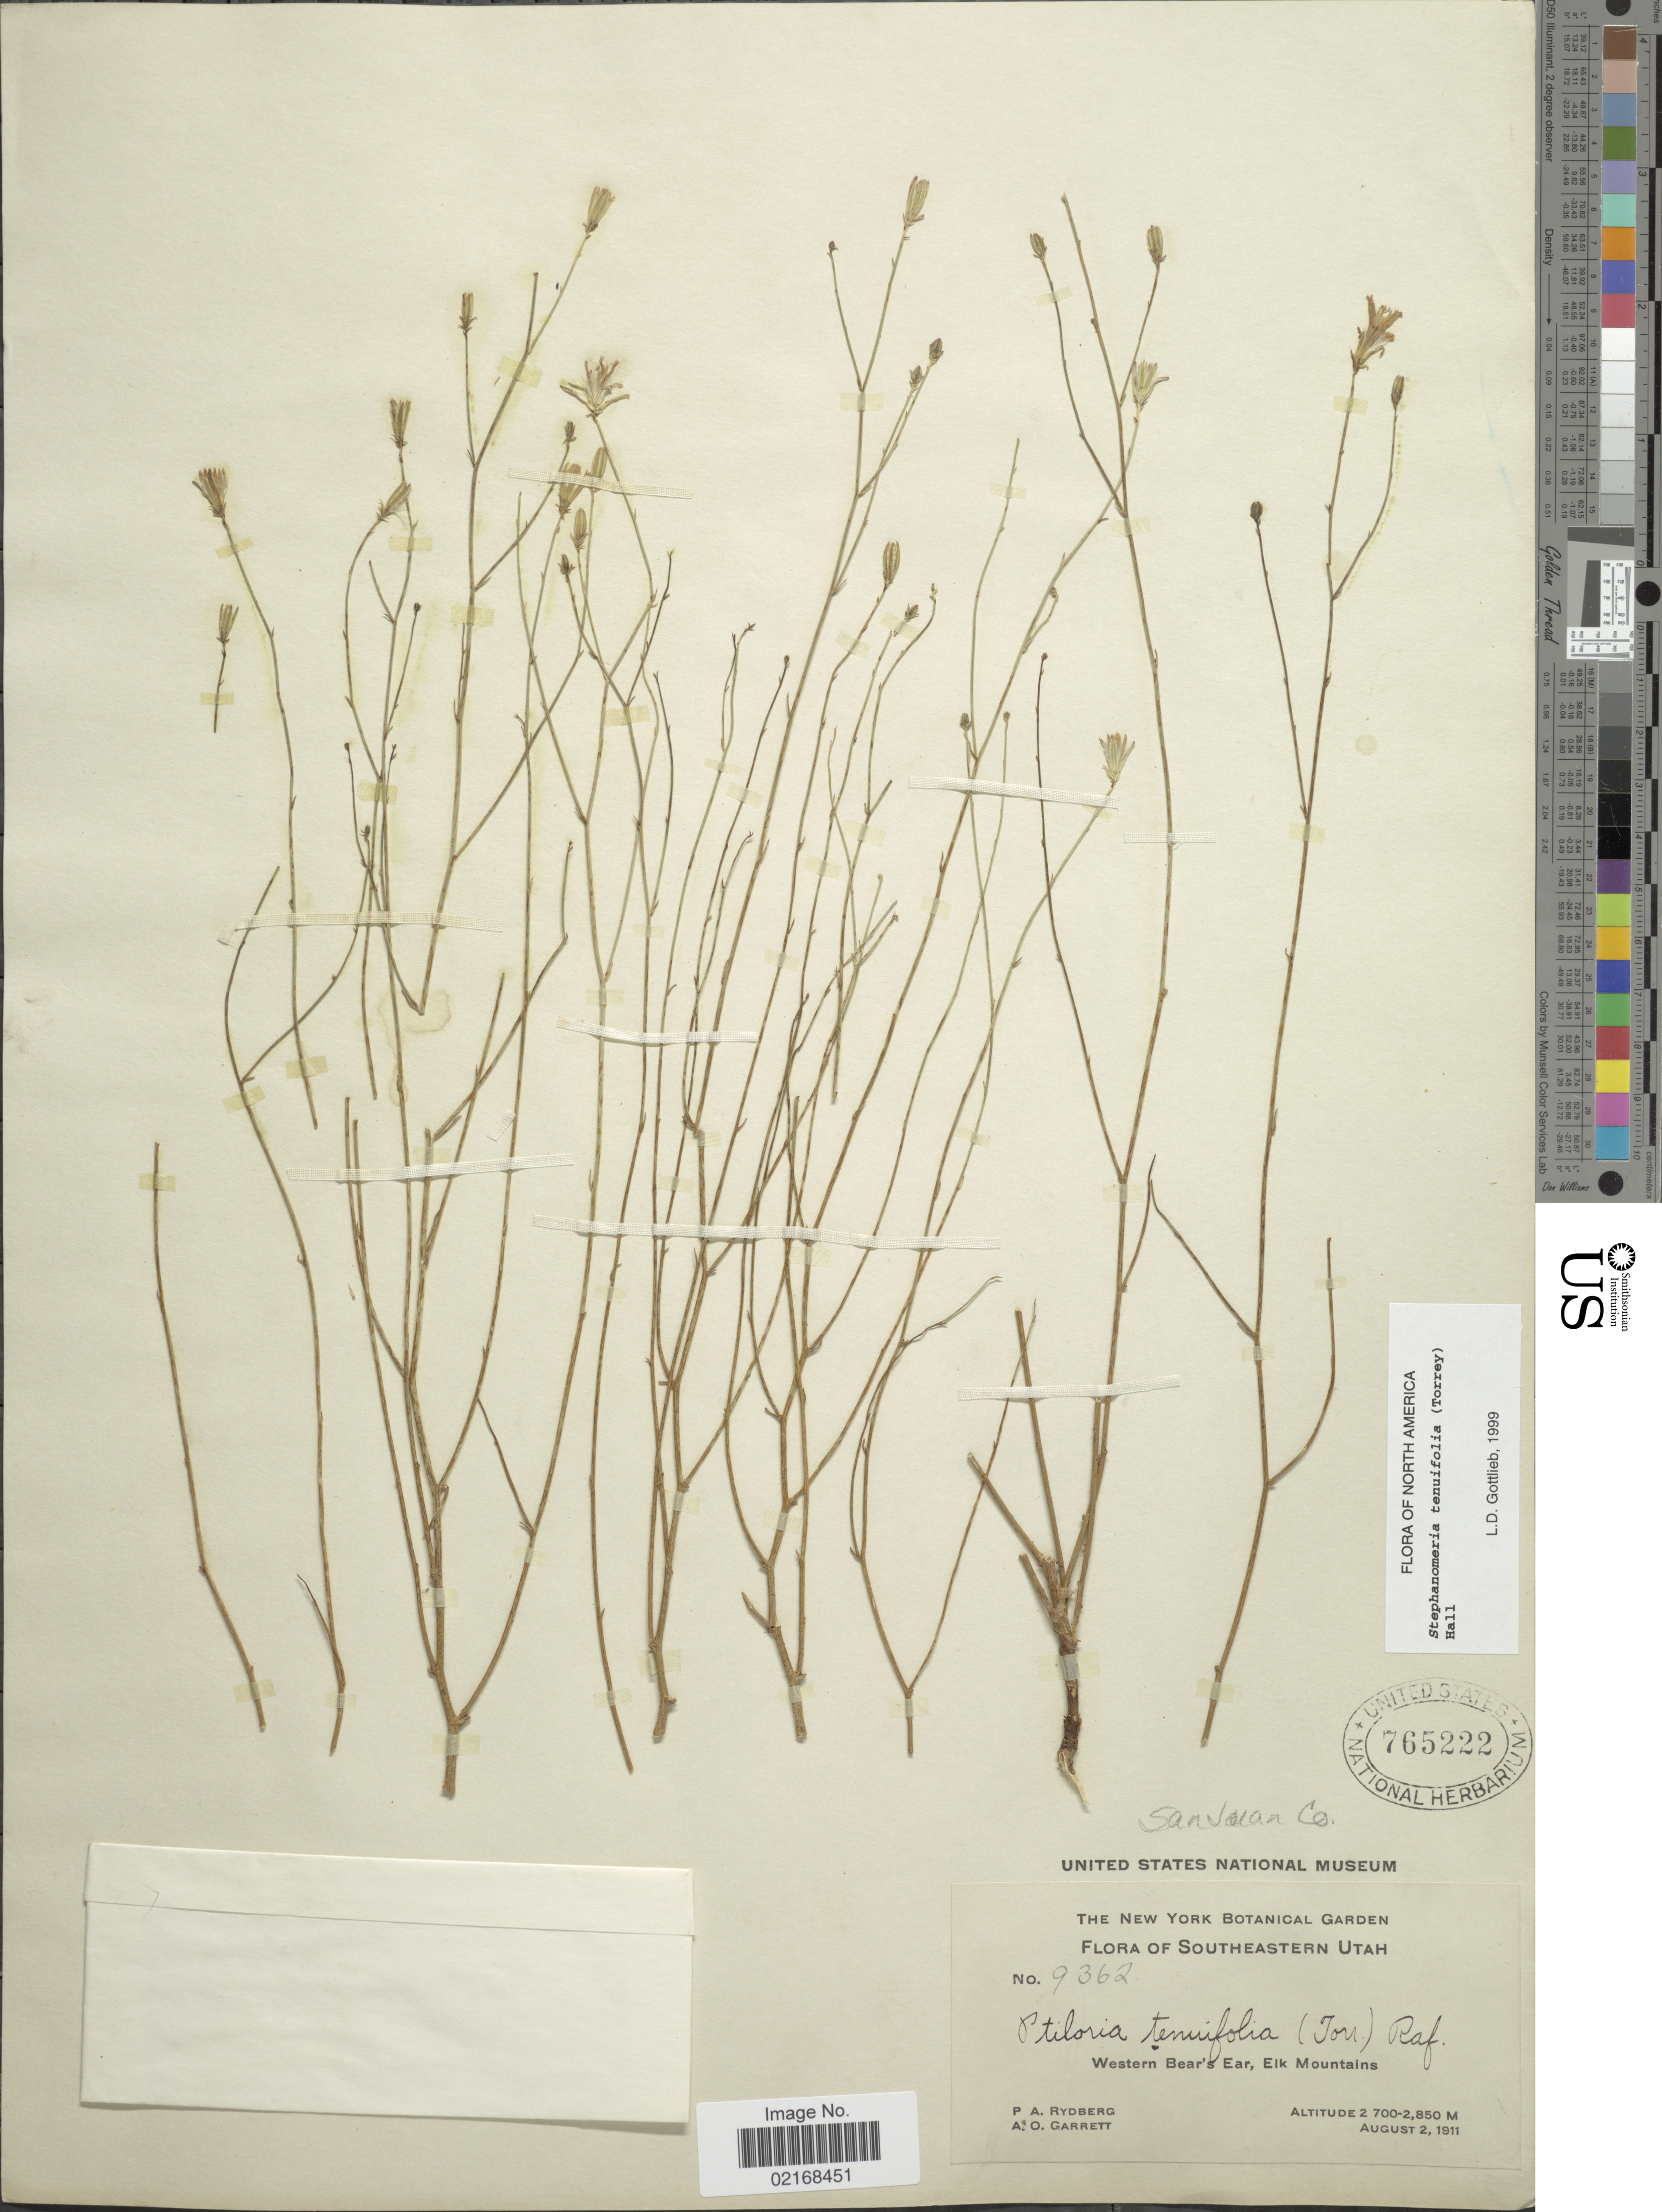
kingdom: Plantae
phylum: Tracheophyta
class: Magnoliopsida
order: Asterales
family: Asteraceae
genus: Stephanomeria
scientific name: Stephanomeria tenuifolia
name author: (Torr.) H.M. Hall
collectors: P. A. Rydberg & A. O. Garrett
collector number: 9362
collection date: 1911-08-02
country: United States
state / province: Utah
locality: Southeastern Utah, Western Bear' s Ear, Elk Mountains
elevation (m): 2700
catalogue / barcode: US 765222